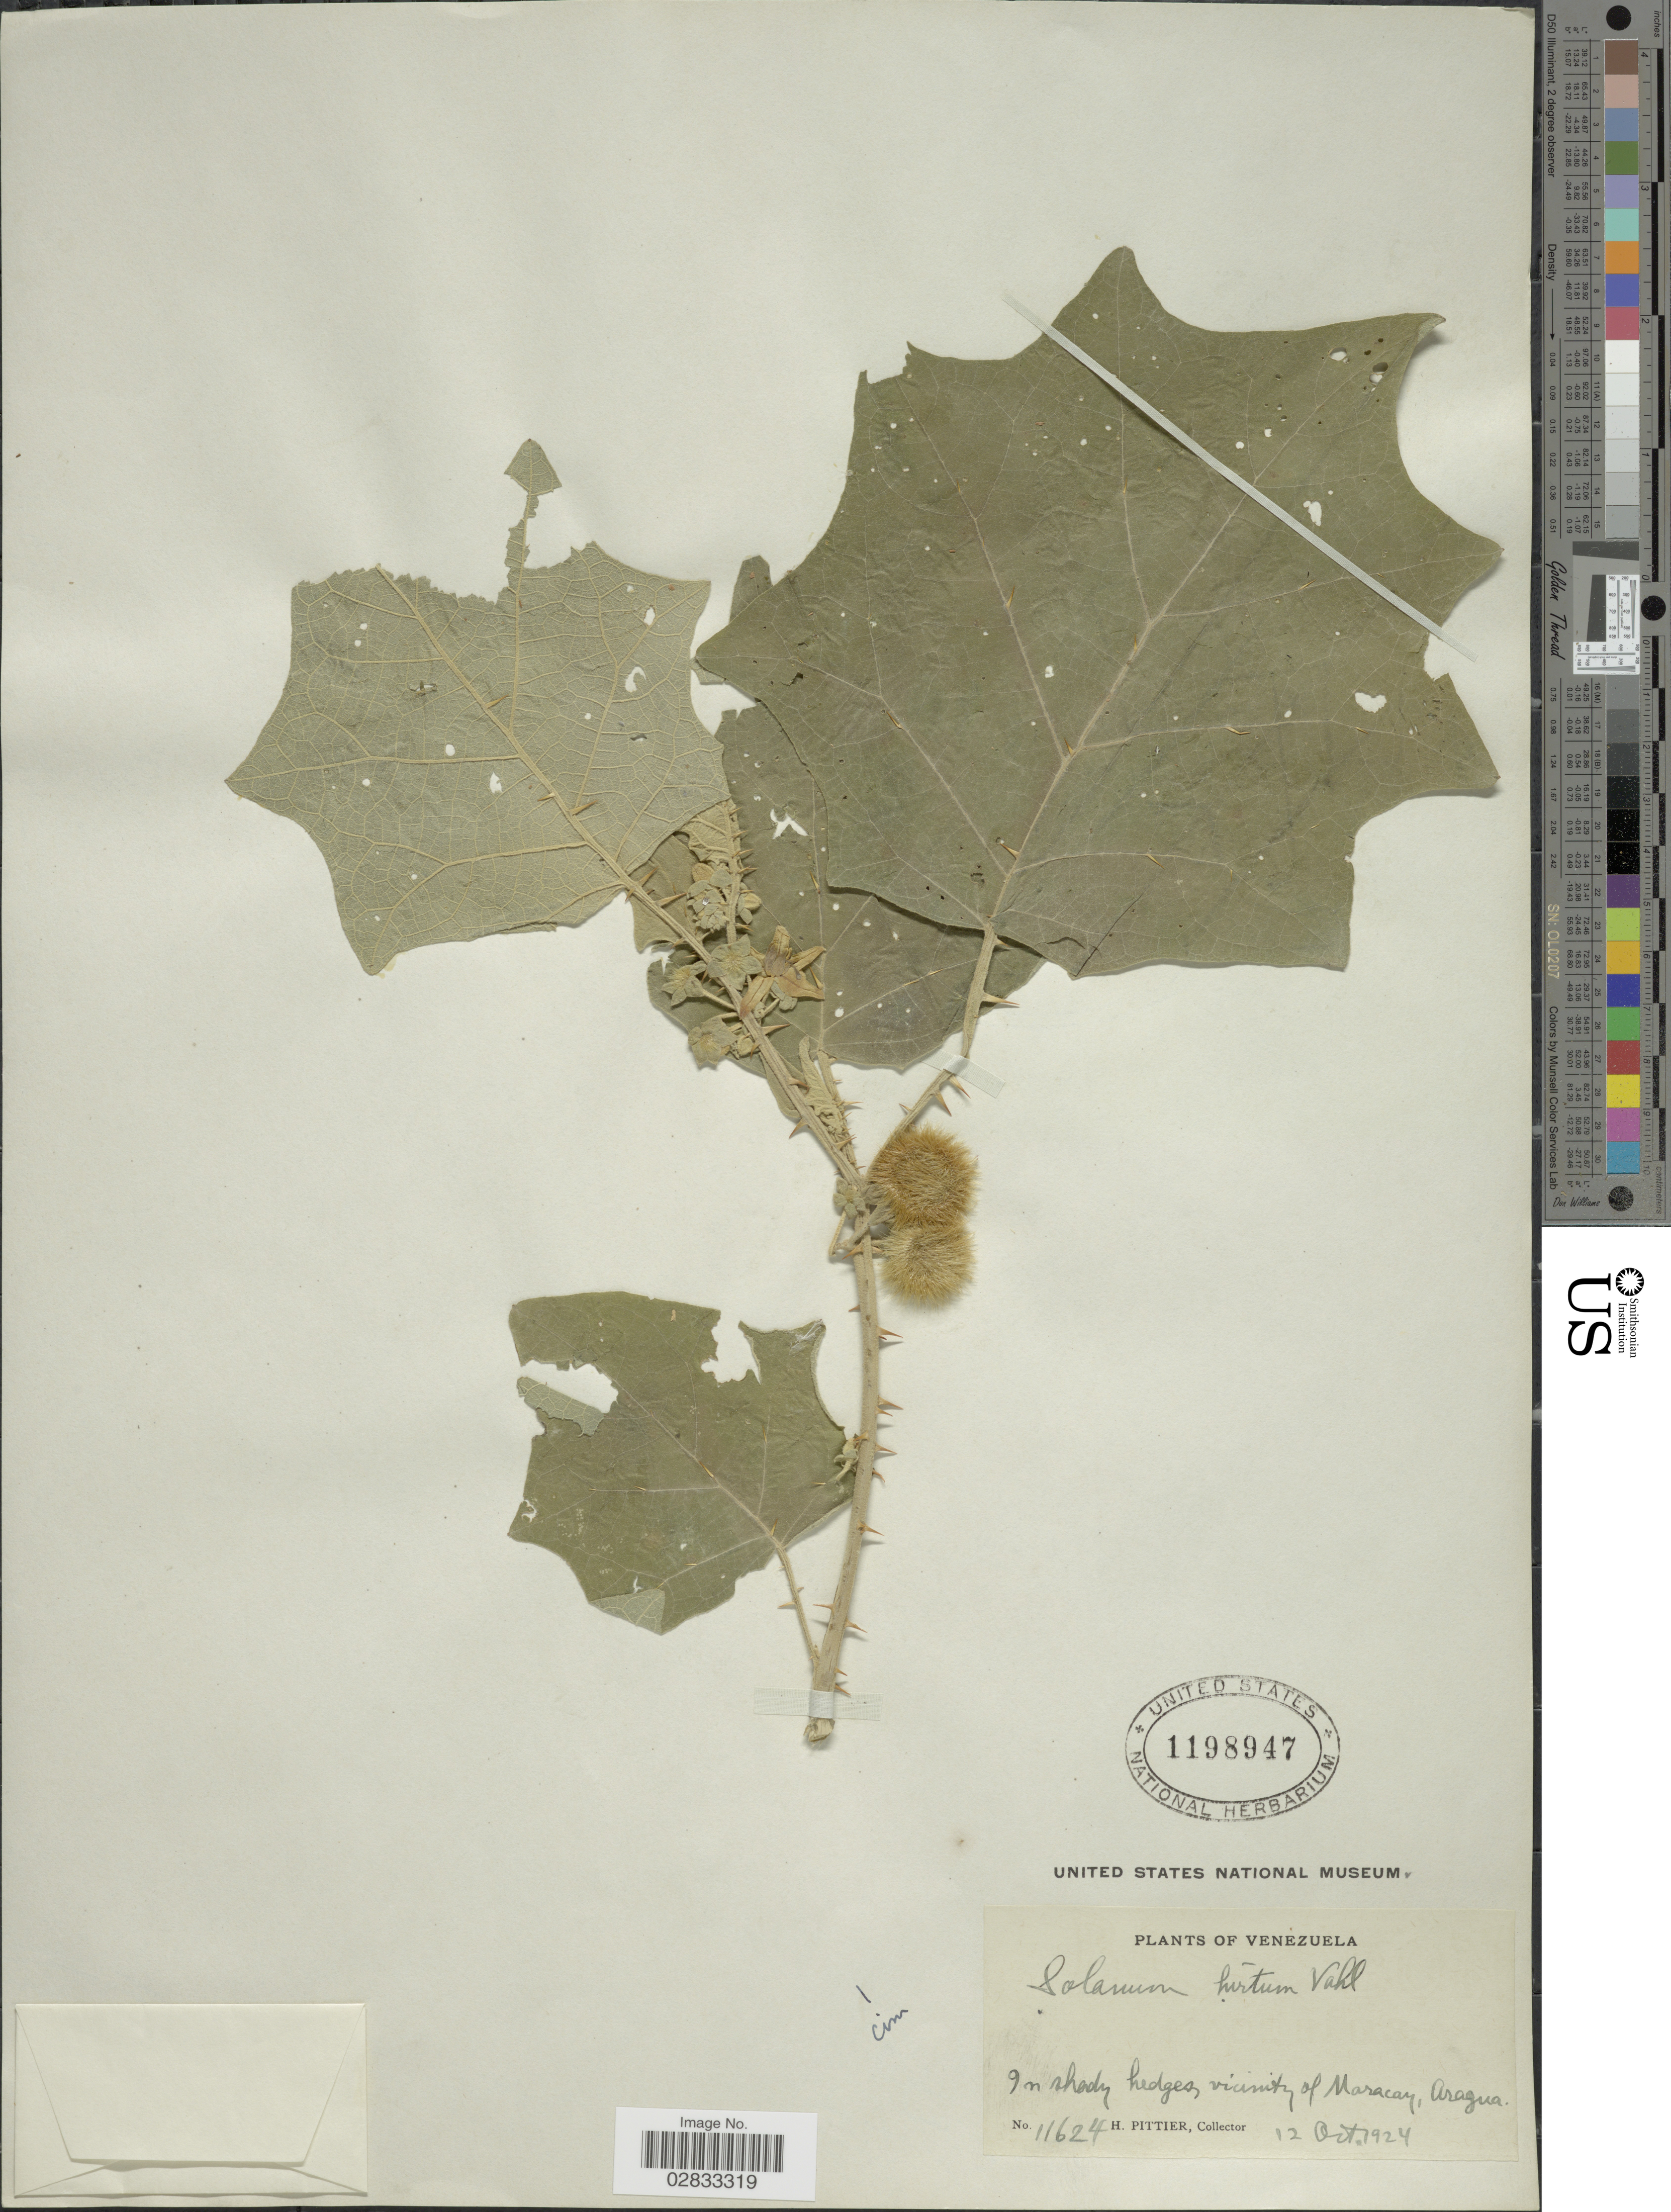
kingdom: Plantae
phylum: Tracheophyta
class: Magnoliopsida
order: Solanales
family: Solanaceae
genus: Solanum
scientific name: Solanum hirtum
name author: Vahl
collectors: H. F. Pittier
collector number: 11624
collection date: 1924-10-12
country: Venezuela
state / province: Aragua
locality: In shady hedges, vicinity of Maracay.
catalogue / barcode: US 1198947